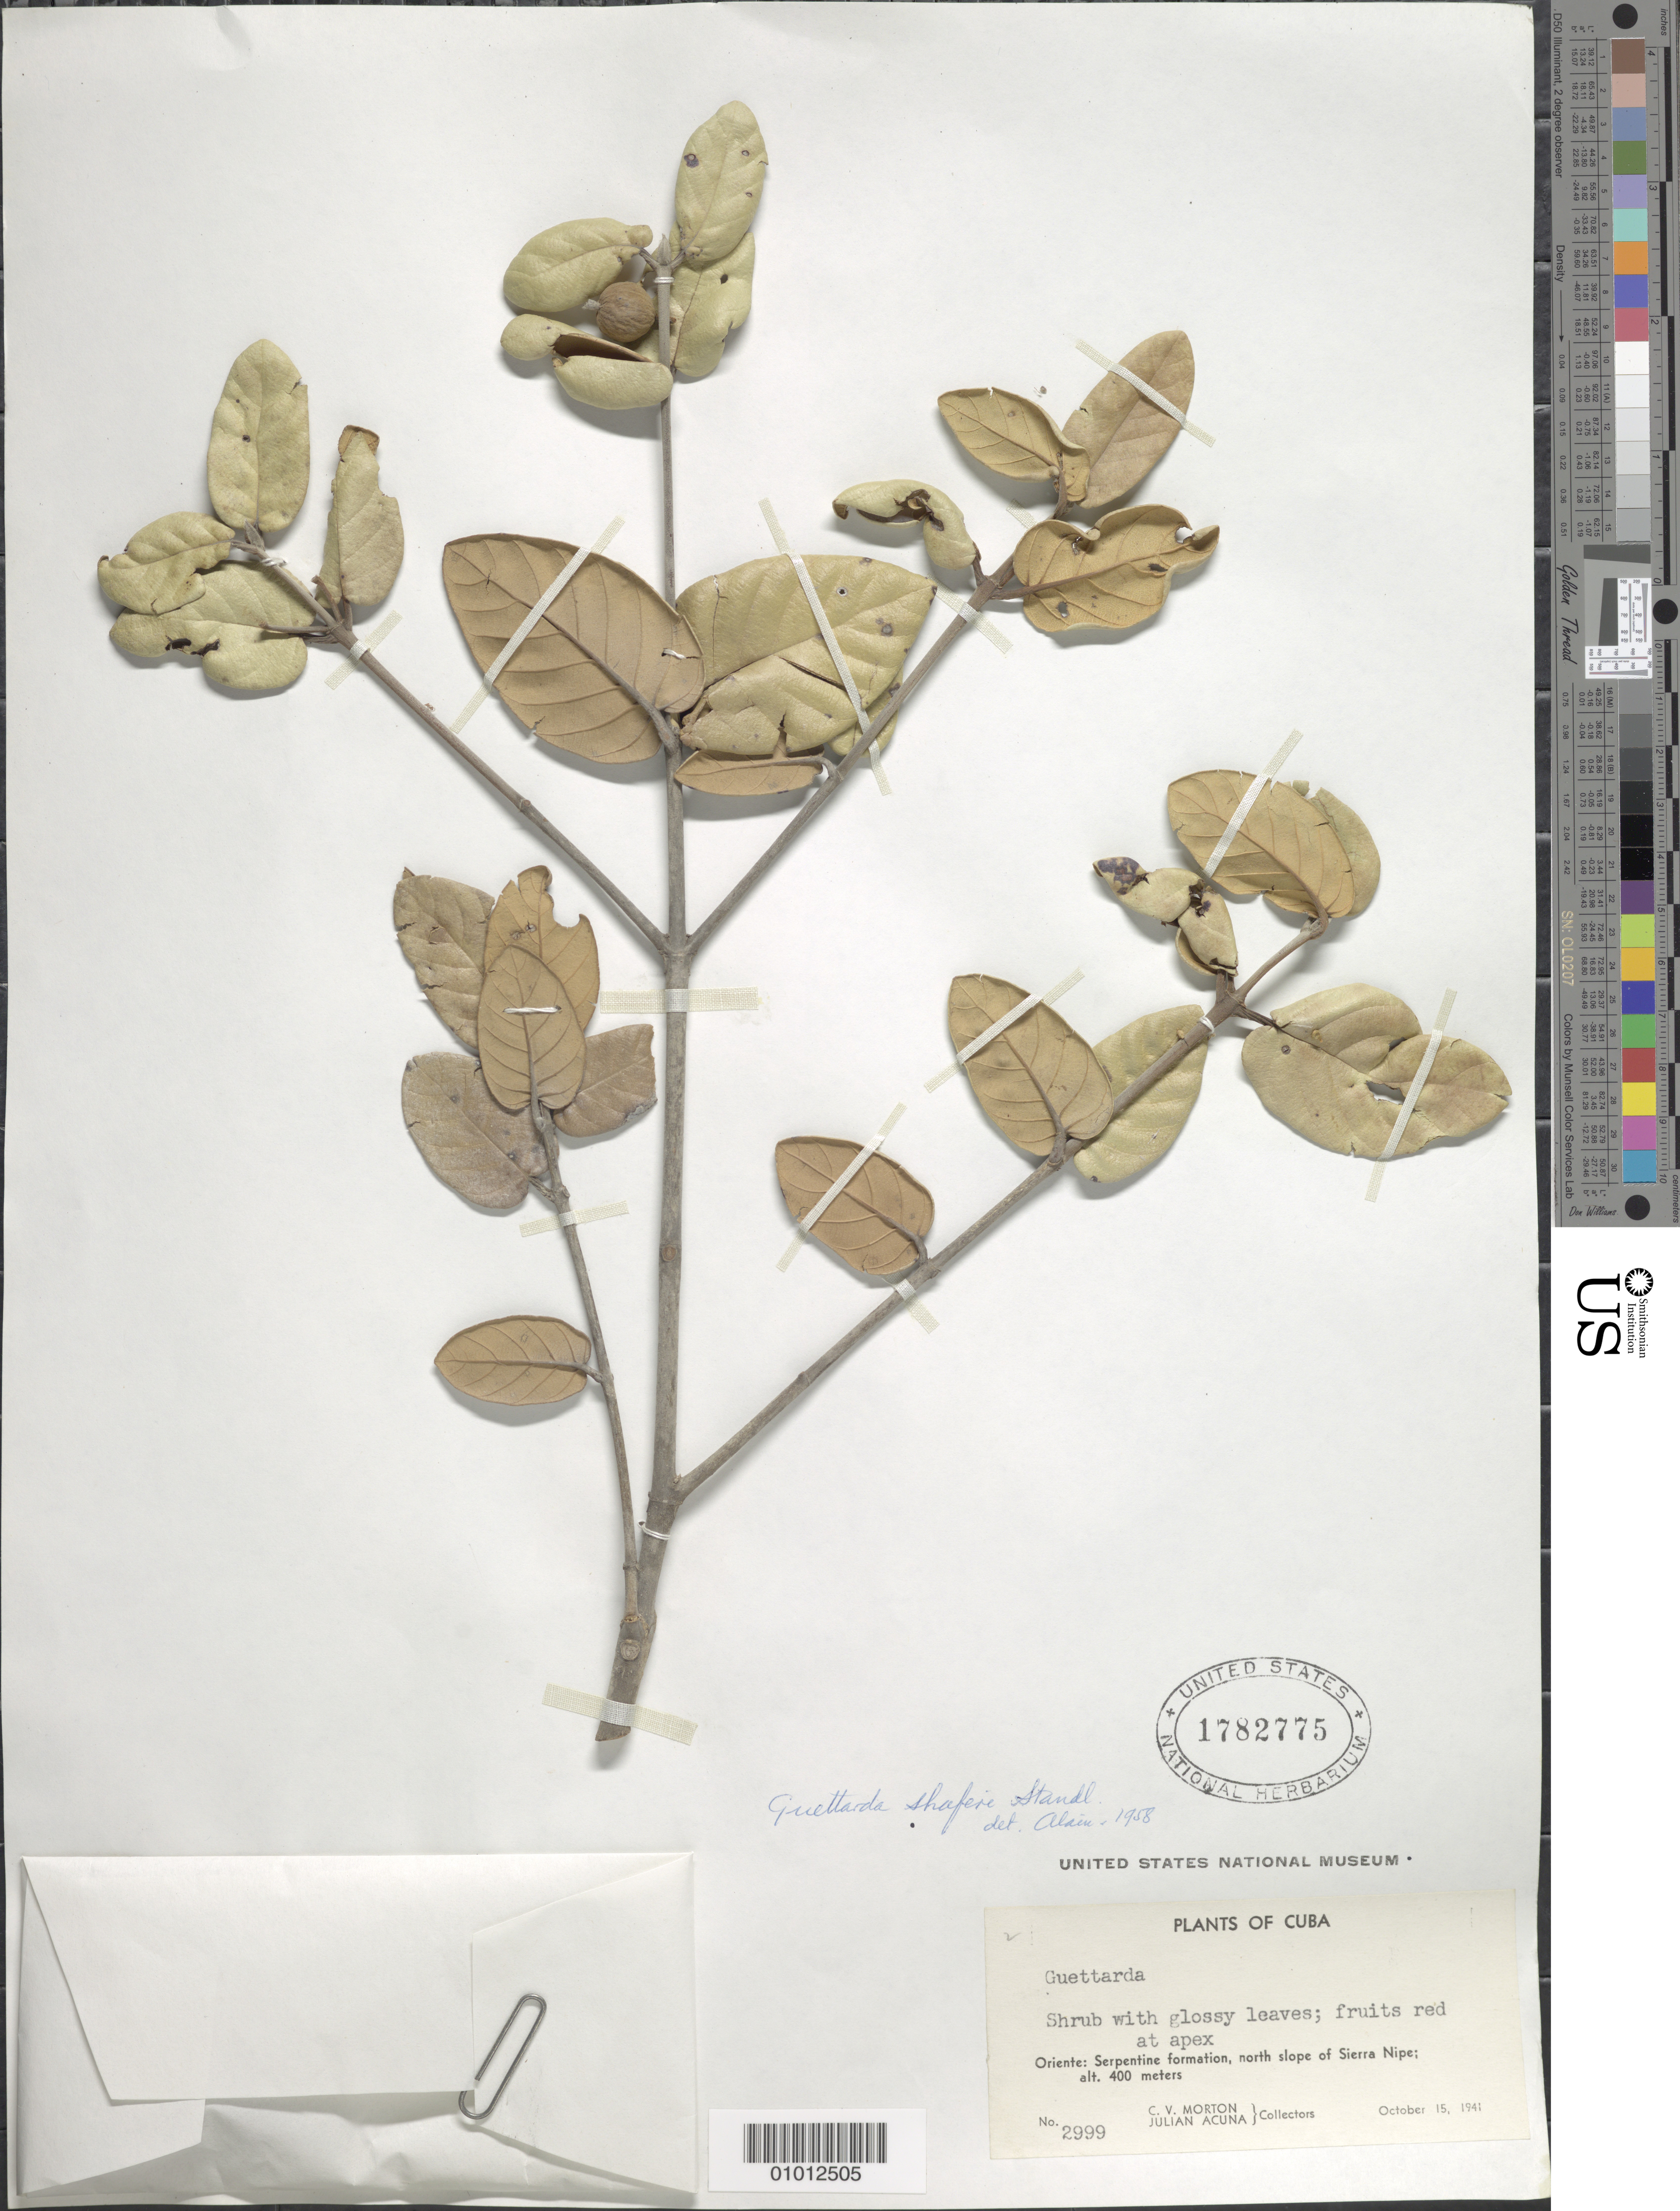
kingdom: Plantae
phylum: Tracheophyta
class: Magnoliopsida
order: Gentianales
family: Rubiaceae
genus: Guettarda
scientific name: Guettarda shaferi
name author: Standl.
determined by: Liogier, Alain H.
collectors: C. V. Morton & J. Acuña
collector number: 2999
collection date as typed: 15 Oct 1941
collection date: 1941-10-15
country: Cuba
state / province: Holguín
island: Cuba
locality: North slope of Sierra Nipe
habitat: Serpentine formation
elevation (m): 400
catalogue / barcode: US 1782775